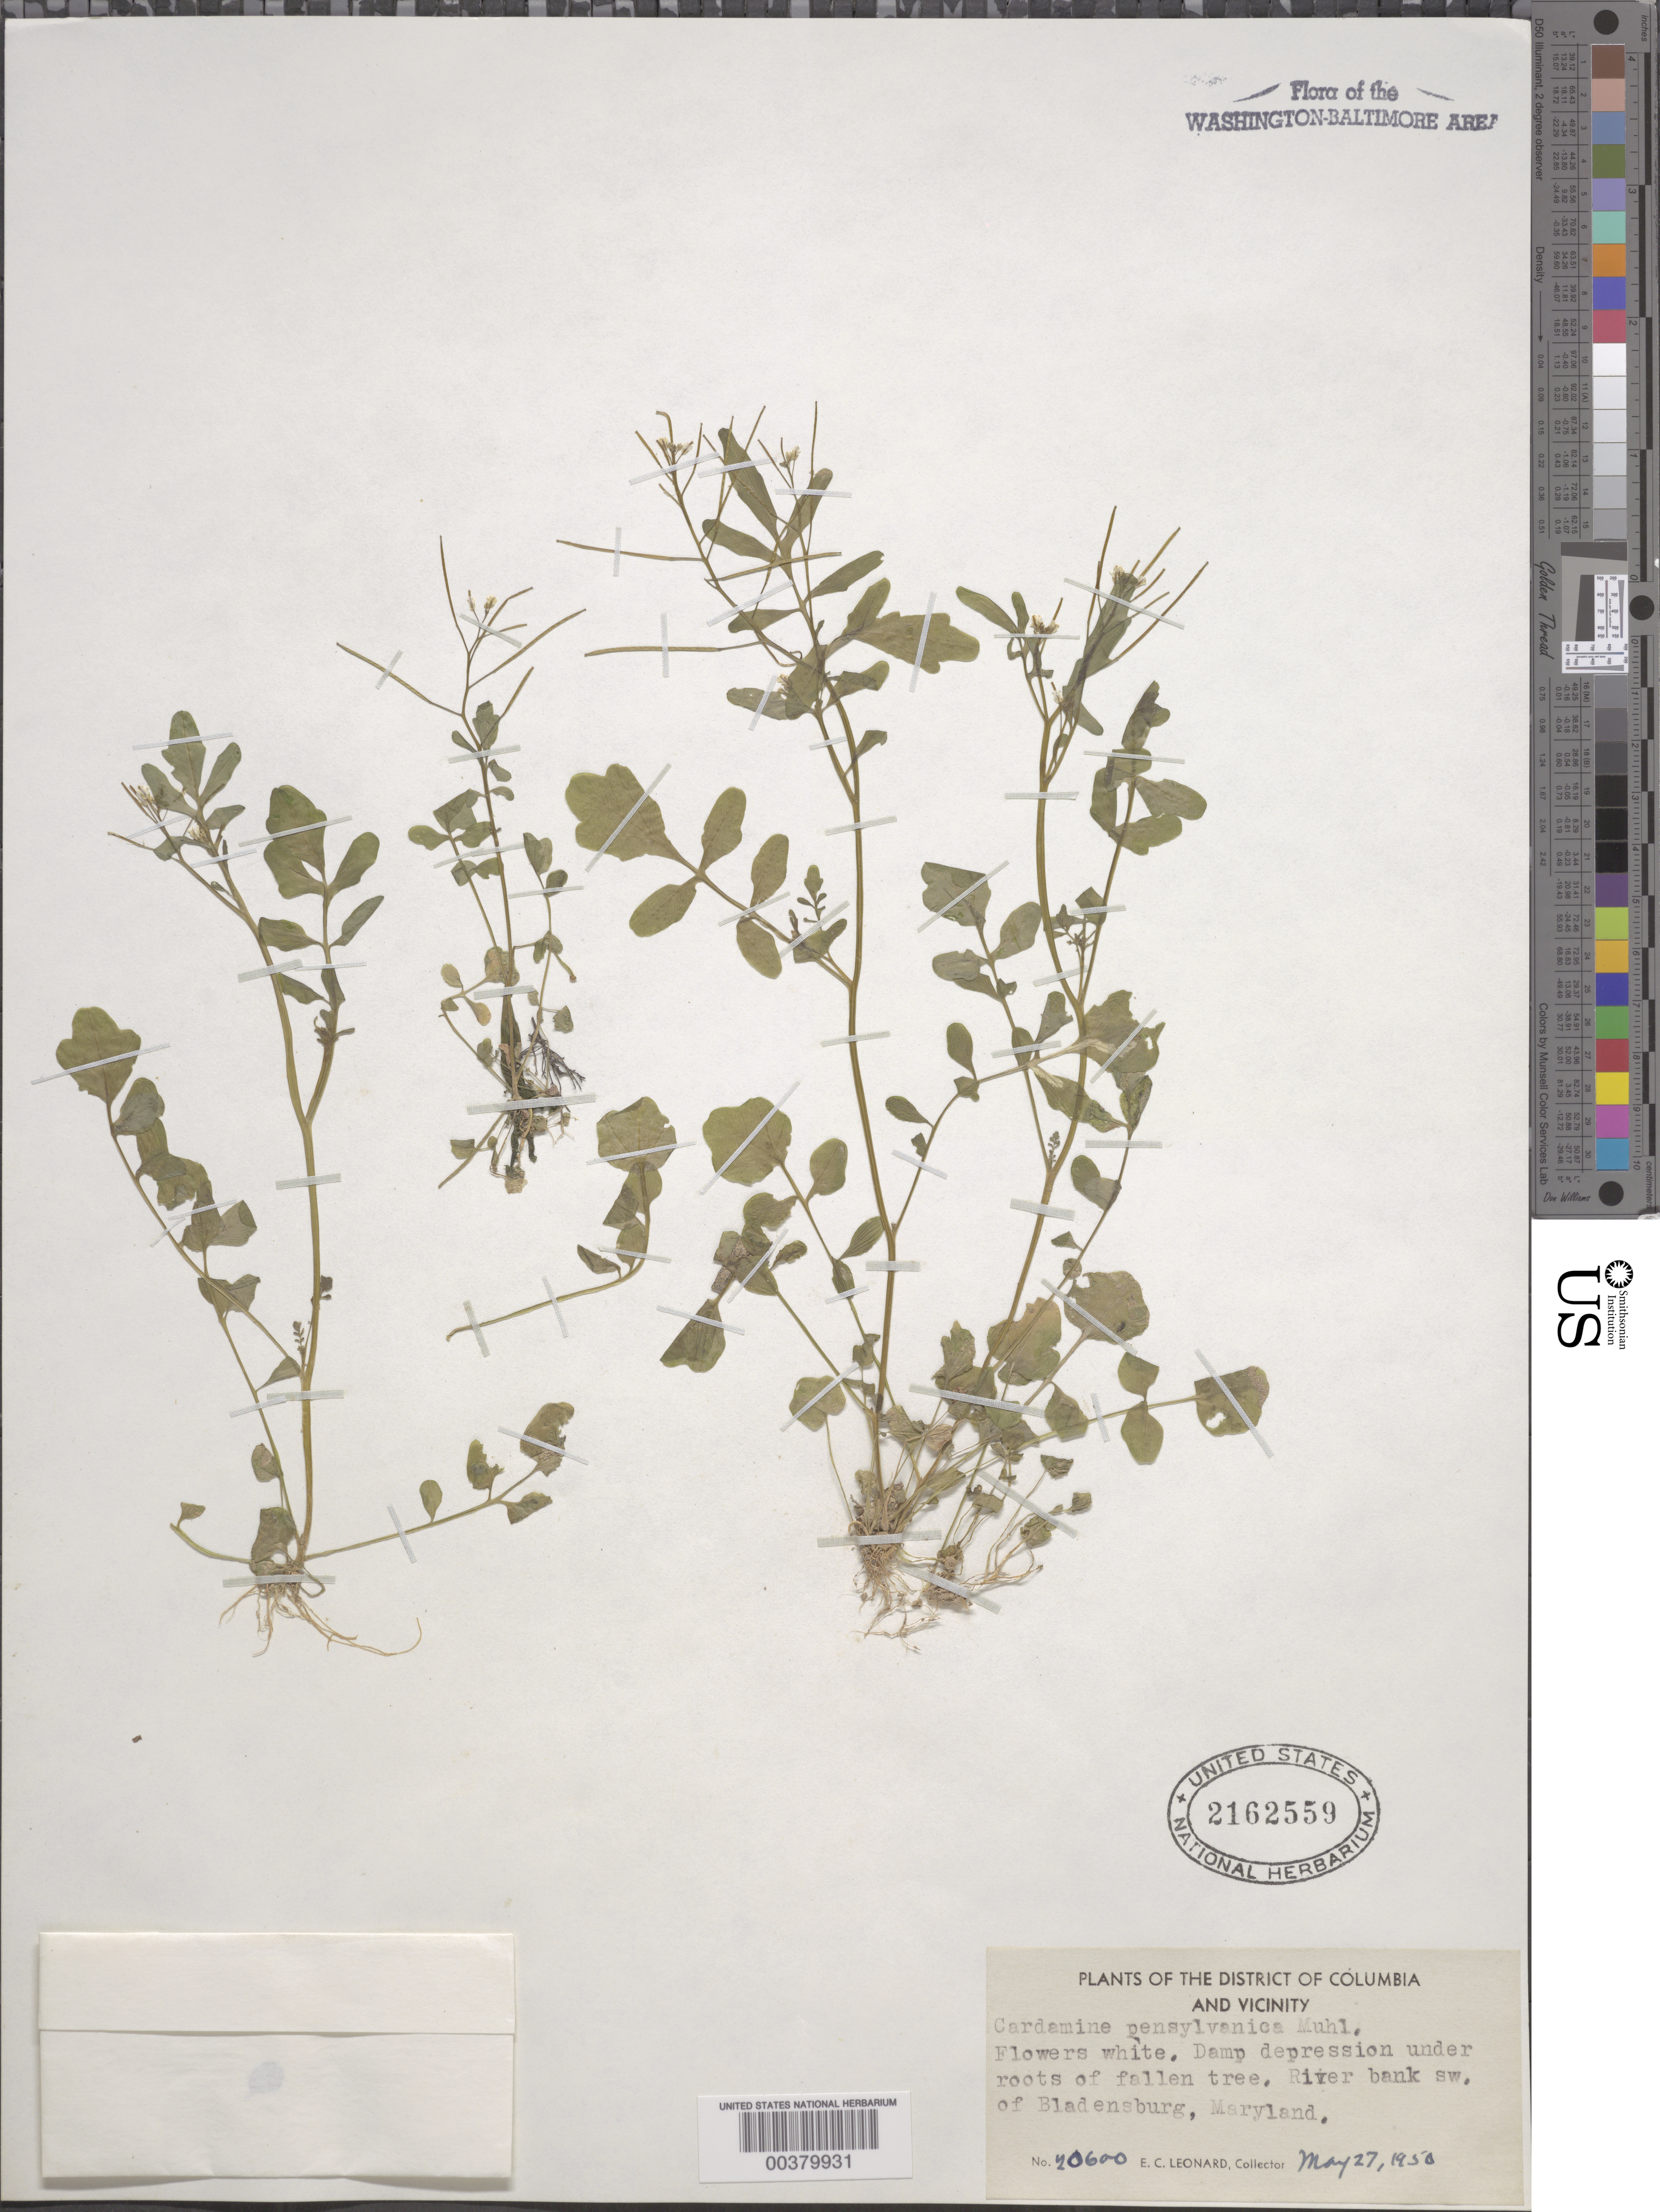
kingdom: Plantae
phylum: Tracheophyta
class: Magnoliopsida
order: Brassicales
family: Brassicaceae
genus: Cardamine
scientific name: Cardamine pensylvanica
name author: Muhl. ex Willd.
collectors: E. C. Leonard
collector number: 20600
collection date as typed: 27 May 1950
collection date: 1950-05-27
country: United States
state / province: Maryland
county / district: Prince George's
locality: southwest of Bladensburg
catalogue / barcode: US 2162559